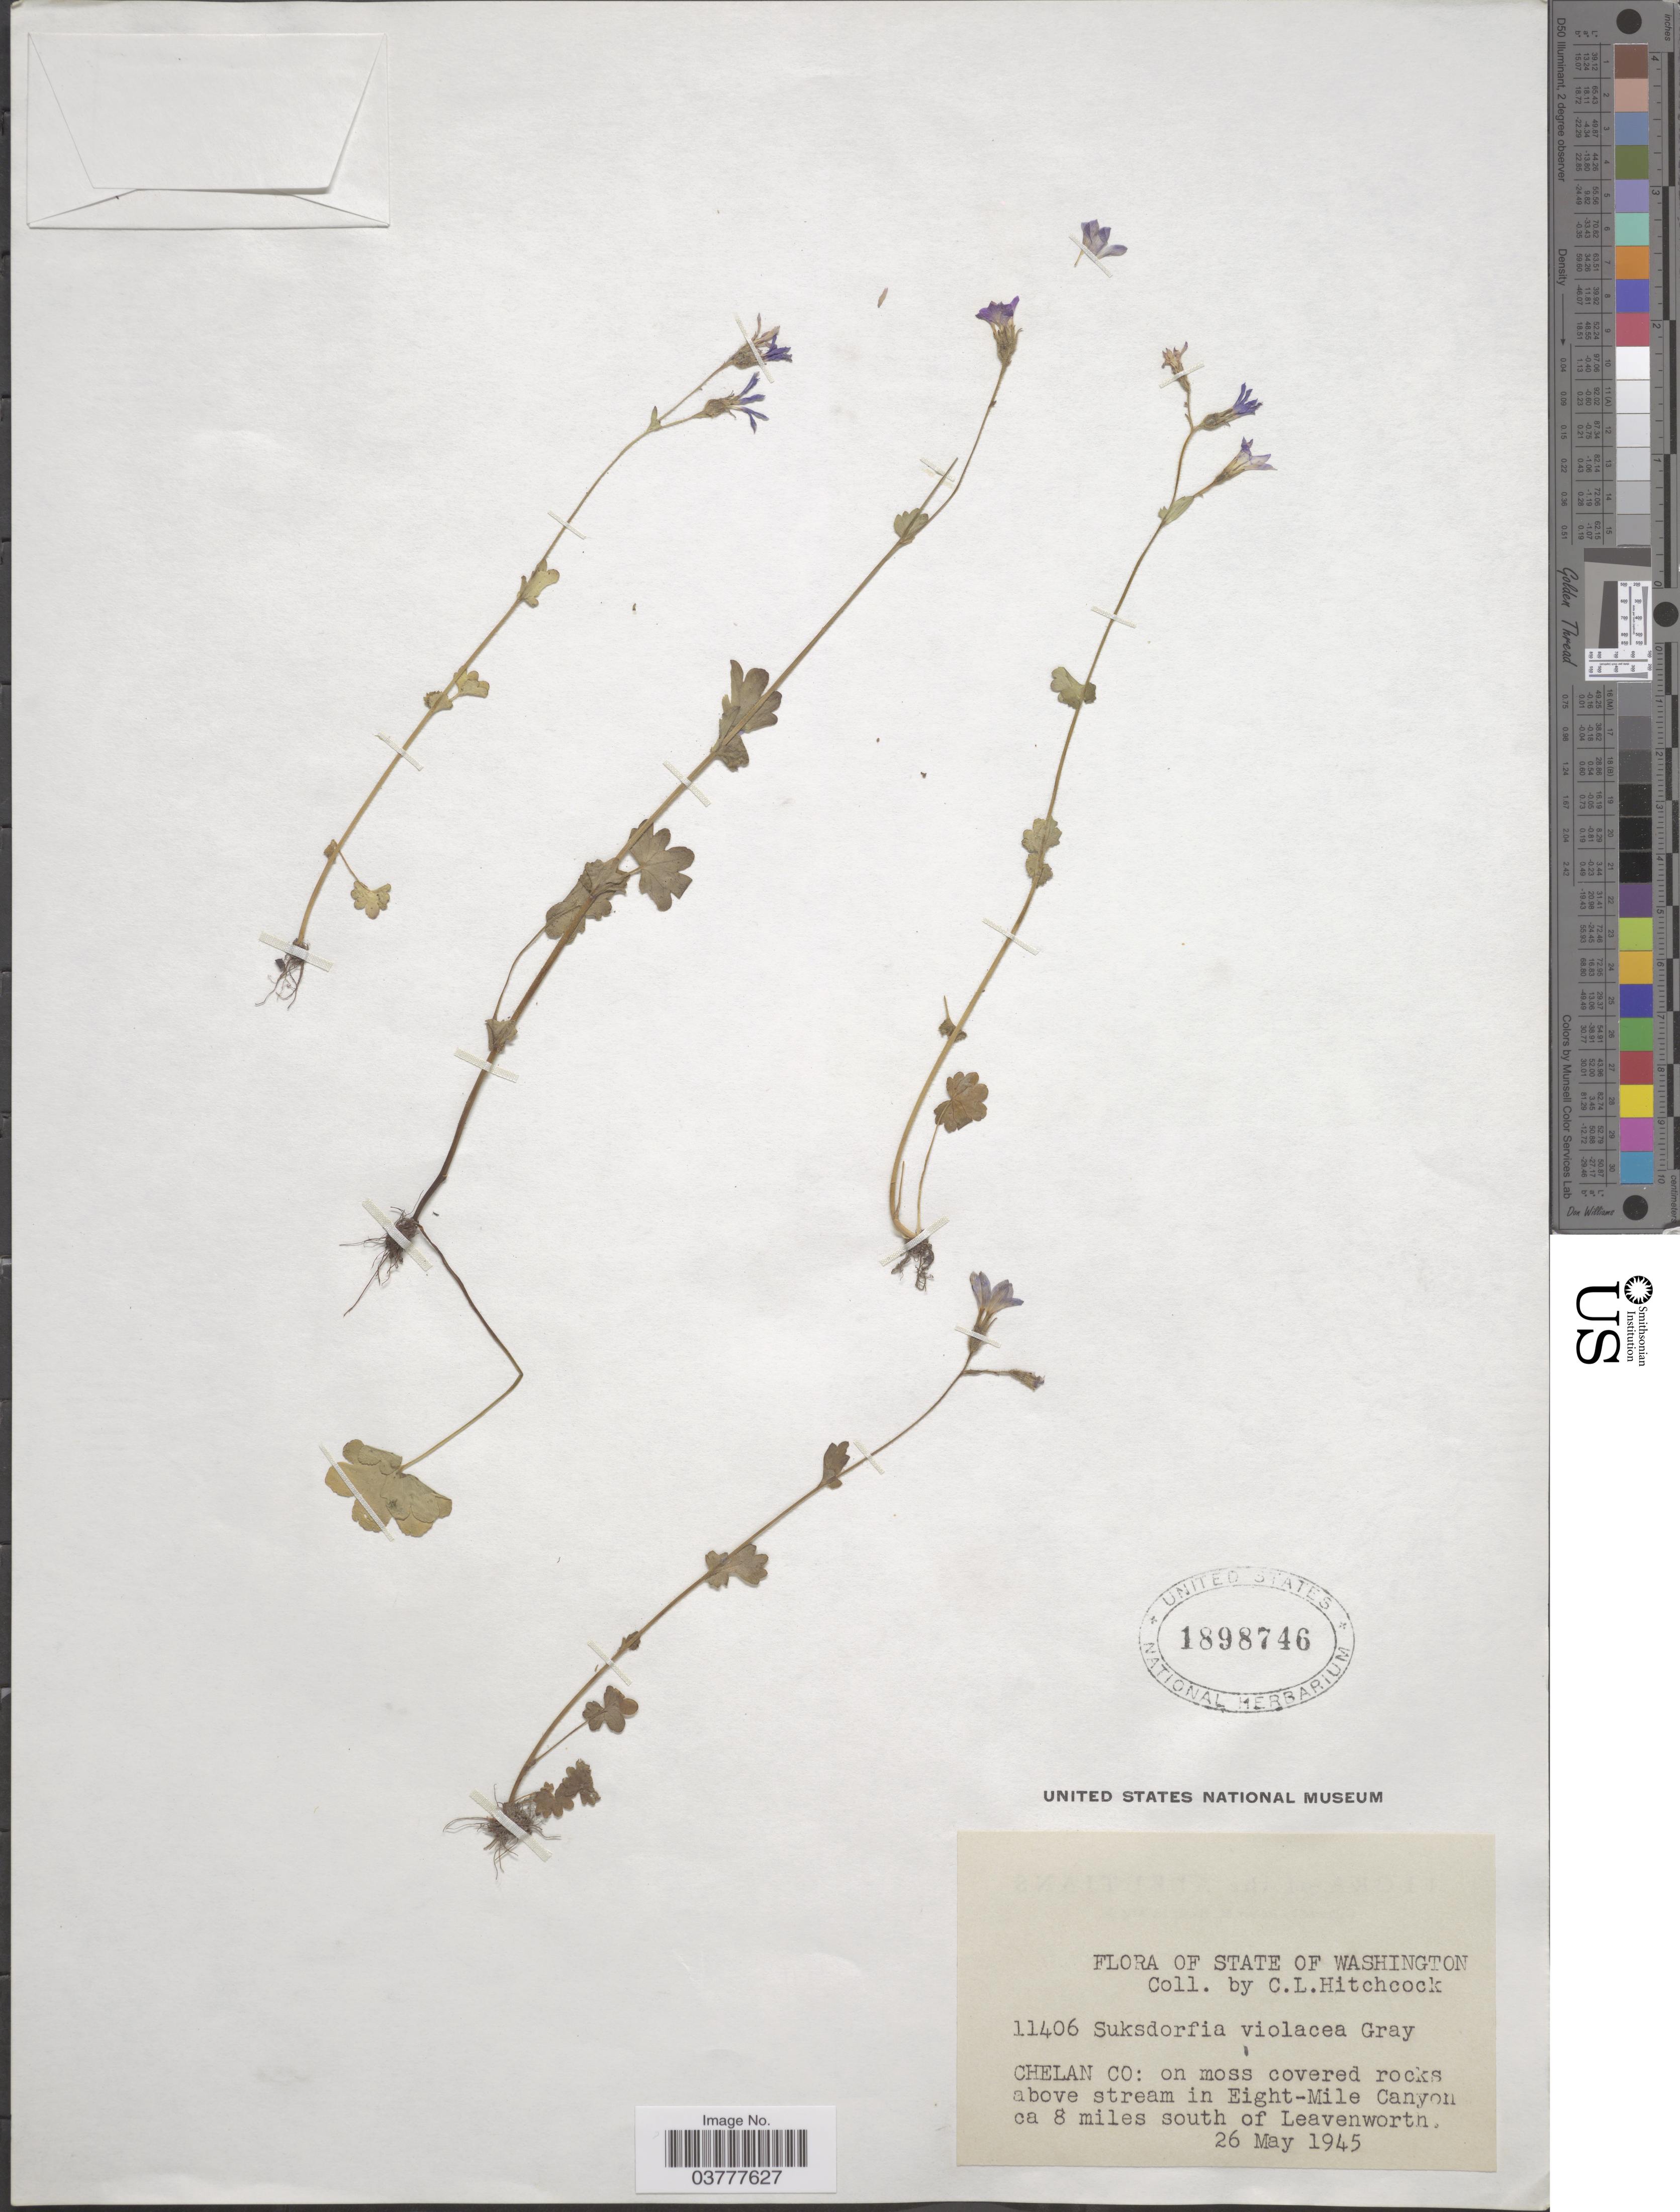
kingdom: Plantae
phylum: Tracheophyta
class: Magnoliopsida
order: Saxifragales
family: Saxifragaceae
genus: Suksdorfia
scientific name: Suksdorfia violacea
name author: A. Gray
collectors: C. L. Hitchcock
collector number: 11406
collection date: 1945-05-26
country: United States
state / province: Washington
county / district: Chelan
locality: Chelan Co: on moss covered rocks above stream in Eight-Mile Canyon ca 8 miles south of Leavenworth.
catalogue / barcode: US 1898746